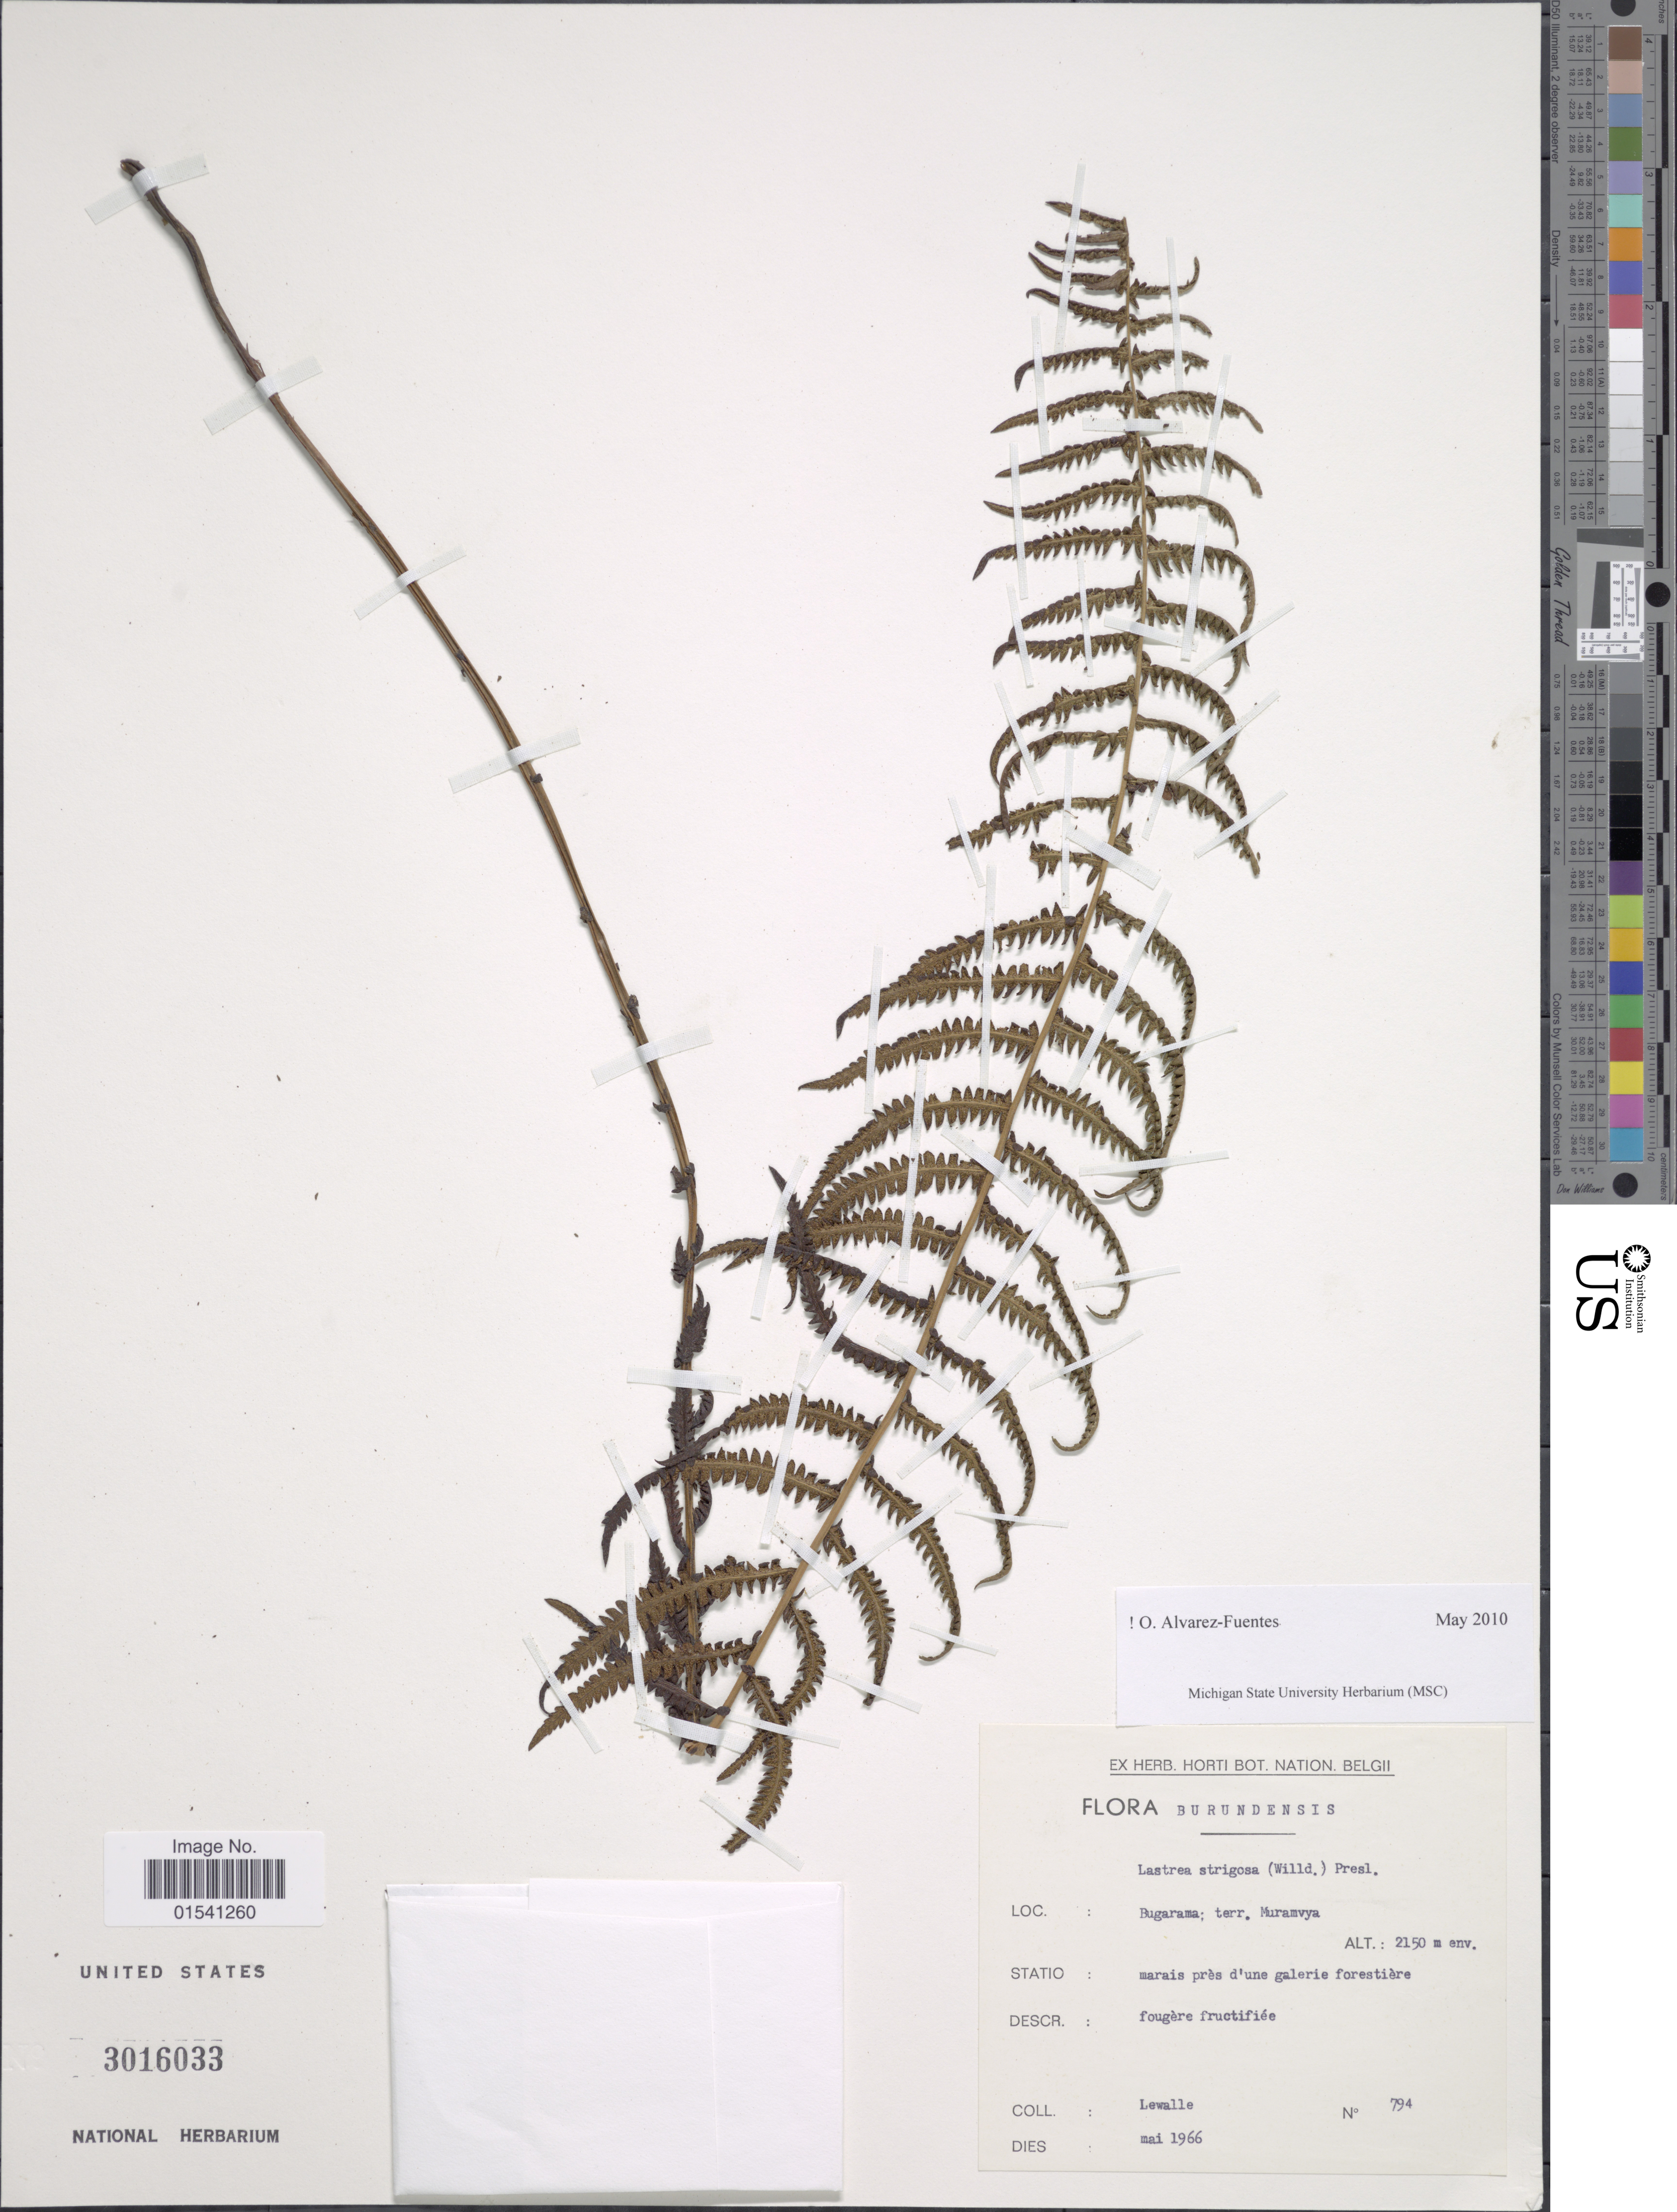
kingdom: Plantae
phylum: Tracheophyta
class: Polypodiopsida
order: Polypodiales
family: Thelypteridaceae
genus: Amauropelta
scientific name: Amauropelta strigosa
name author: (Willd.) Holttum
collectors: Lewalle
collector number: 794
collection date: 1966-05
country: Burundi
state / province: Muramvya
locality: Burundensis, Bugarama; terr. Muramvya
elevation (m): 2150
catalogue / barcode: US 3016033